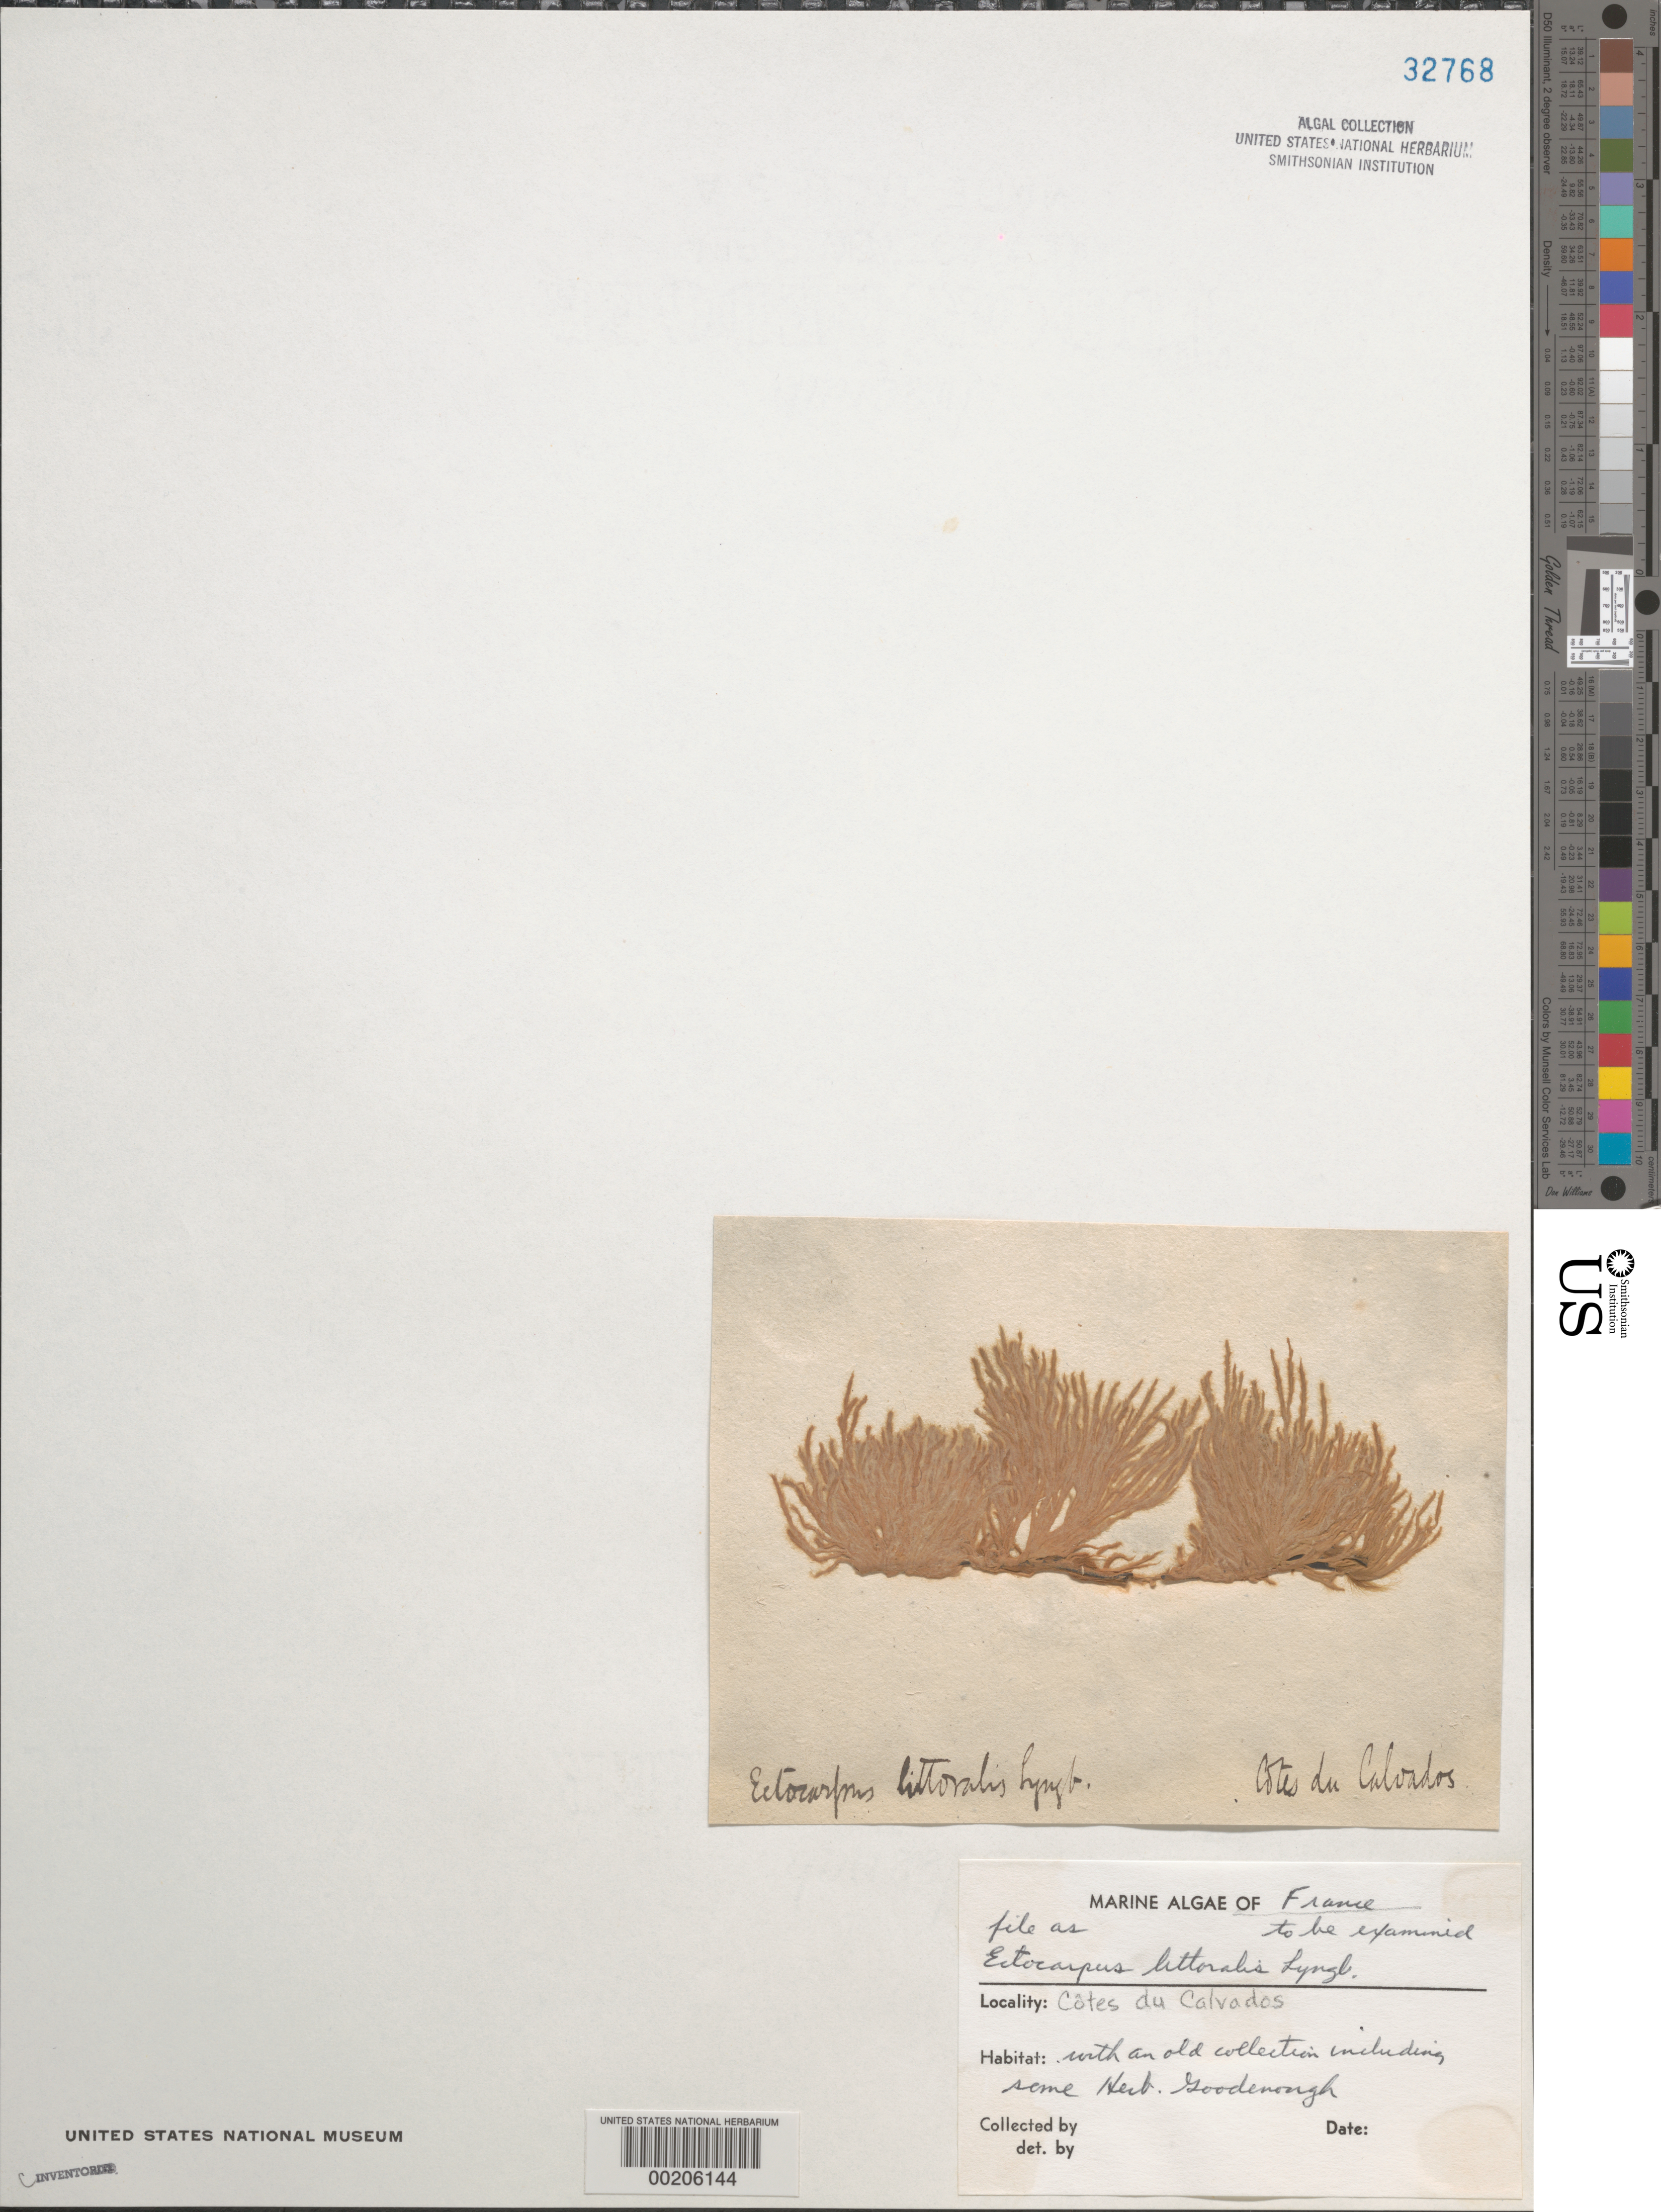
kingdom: Chromista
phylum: Ochrophyta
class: Phaeophyceae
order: Ectocarpales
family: Acinetosporaceae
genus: Pylaiella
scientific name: Pylaiella littoralis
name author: (L.) Kjellman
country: France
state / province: Normandie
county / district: Calvados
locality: Coast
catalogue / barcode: US 32768